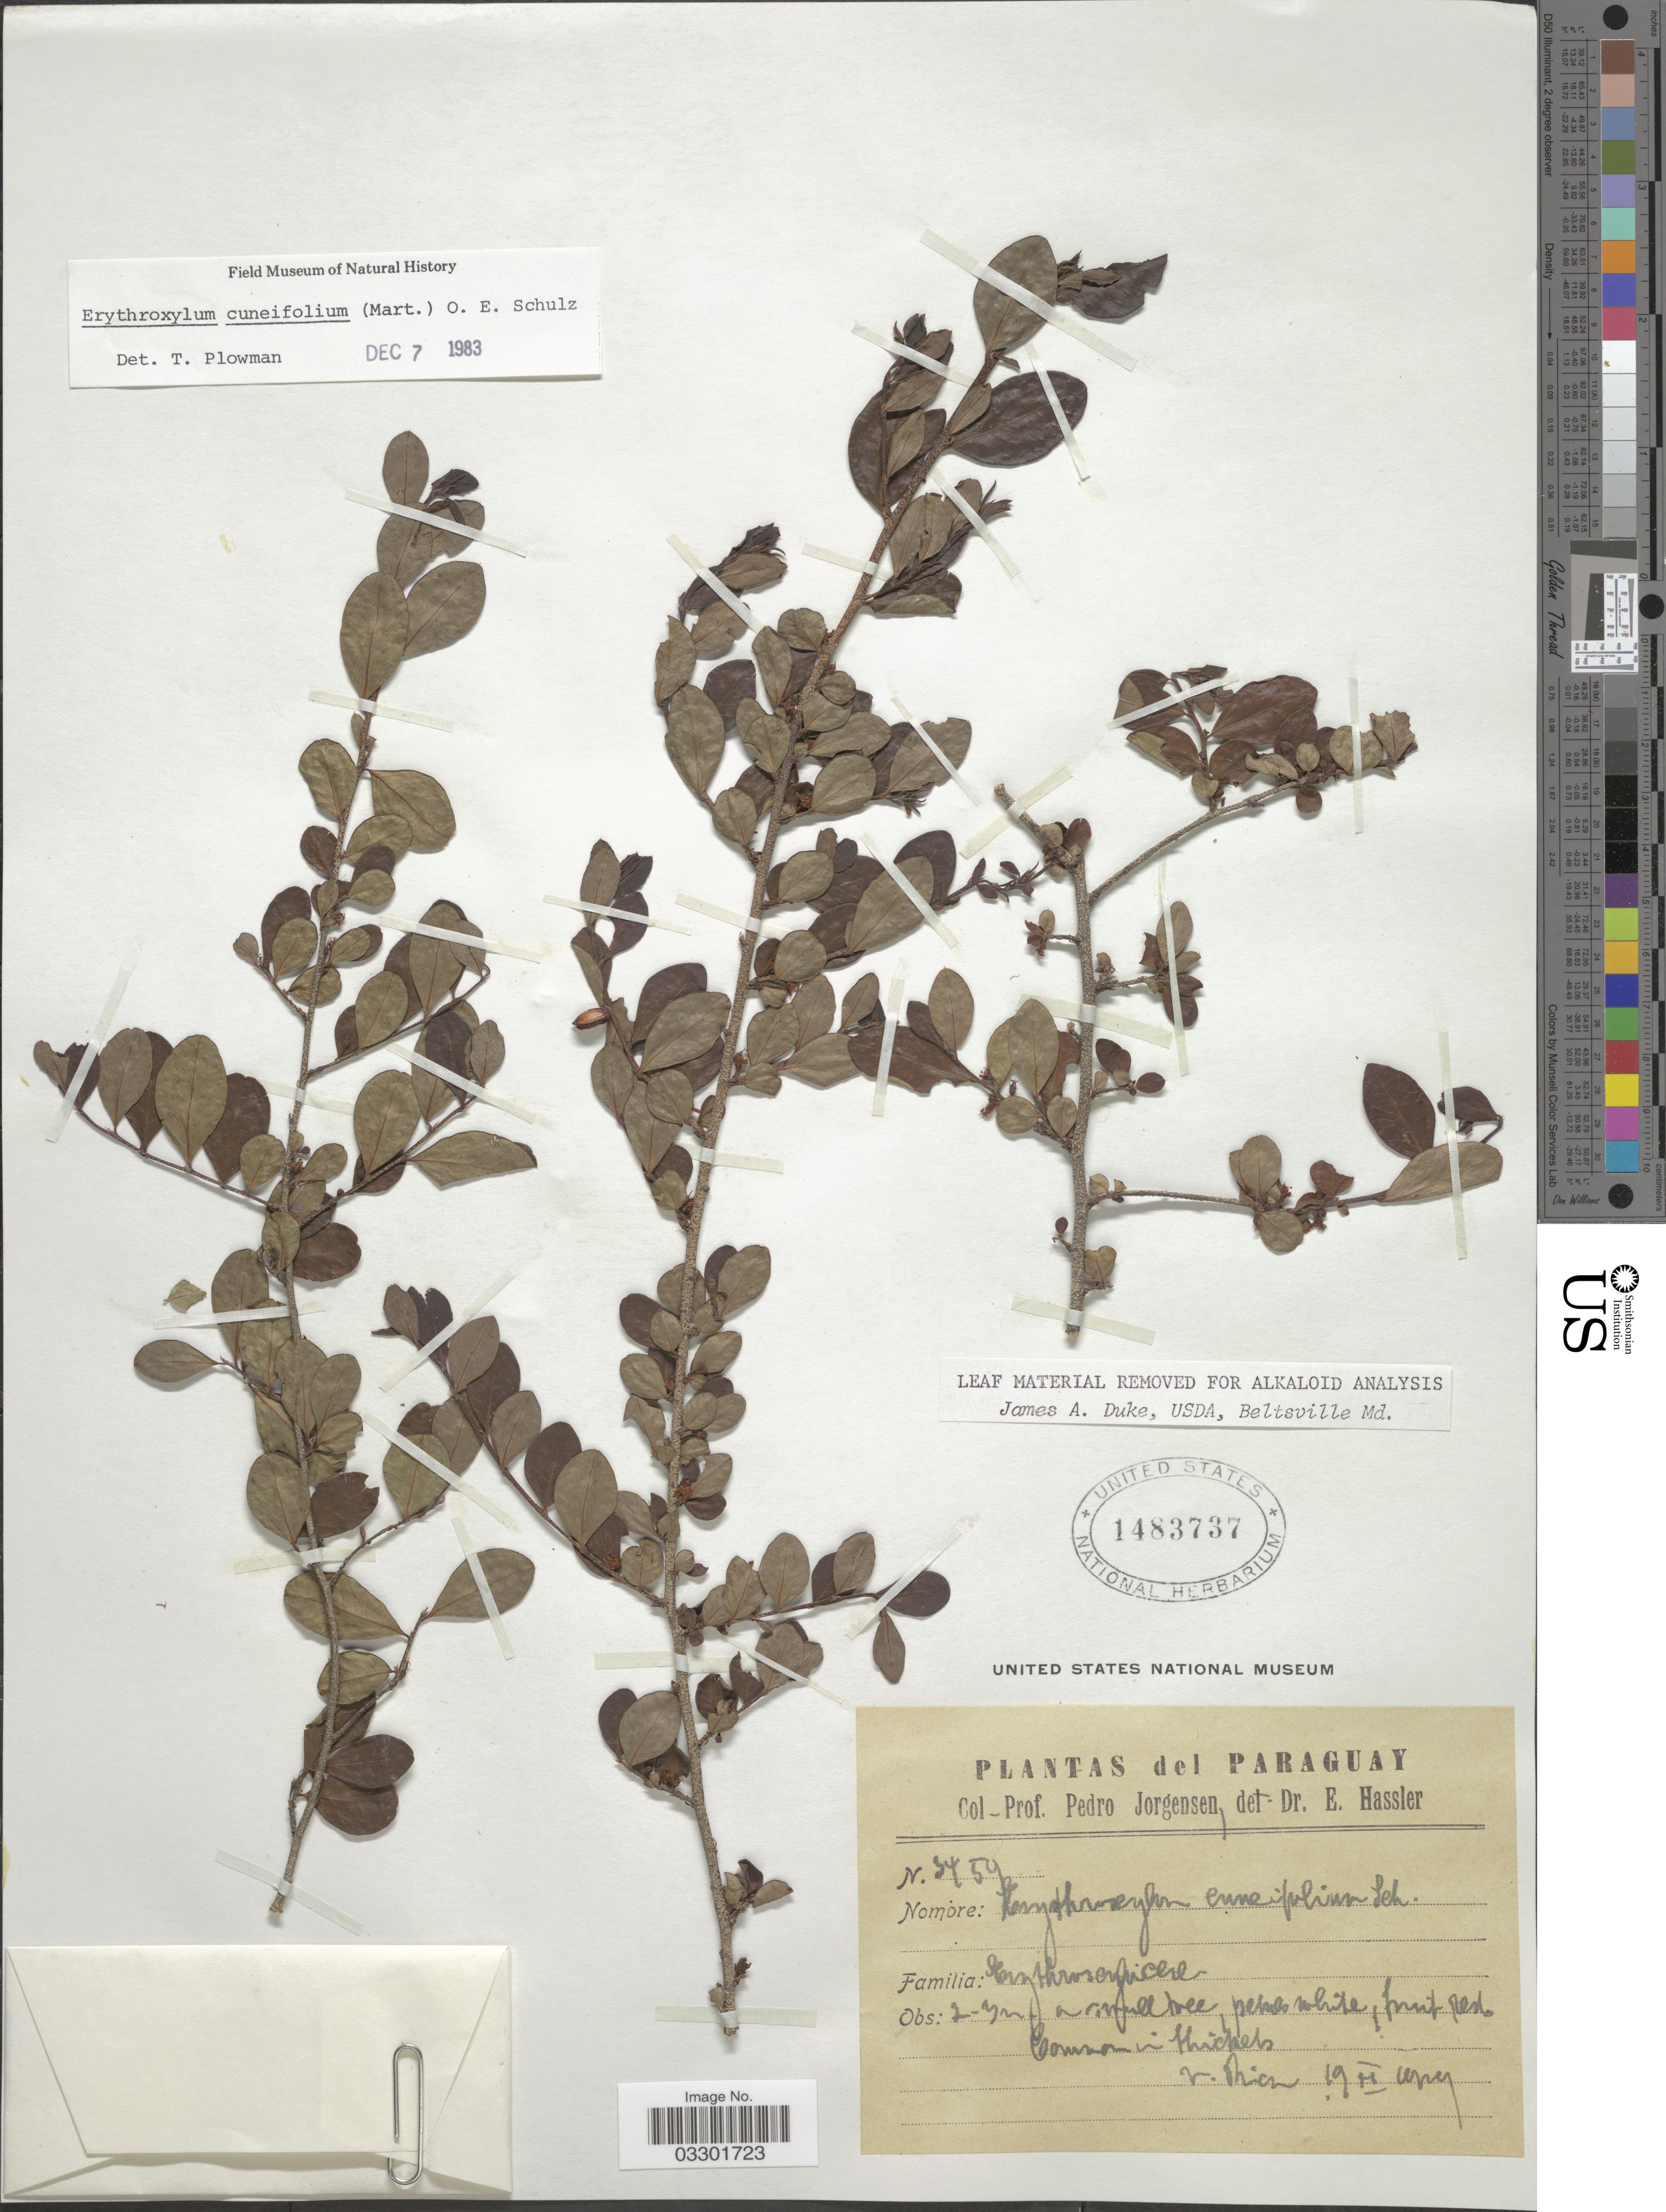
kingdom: Plantae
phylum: Tracheophyta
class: Magnoliopsida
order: Malpighiales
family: Erythroxylaceae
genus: Erythroxylum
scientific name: Erythroxylum cuneifolium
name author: (Mart.) O.E. Schulz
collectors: P. Jörgensen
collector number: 3459*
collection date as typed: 19 II uney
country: Paraguay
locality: In thickets V. Rica.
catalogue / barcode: US 1483737